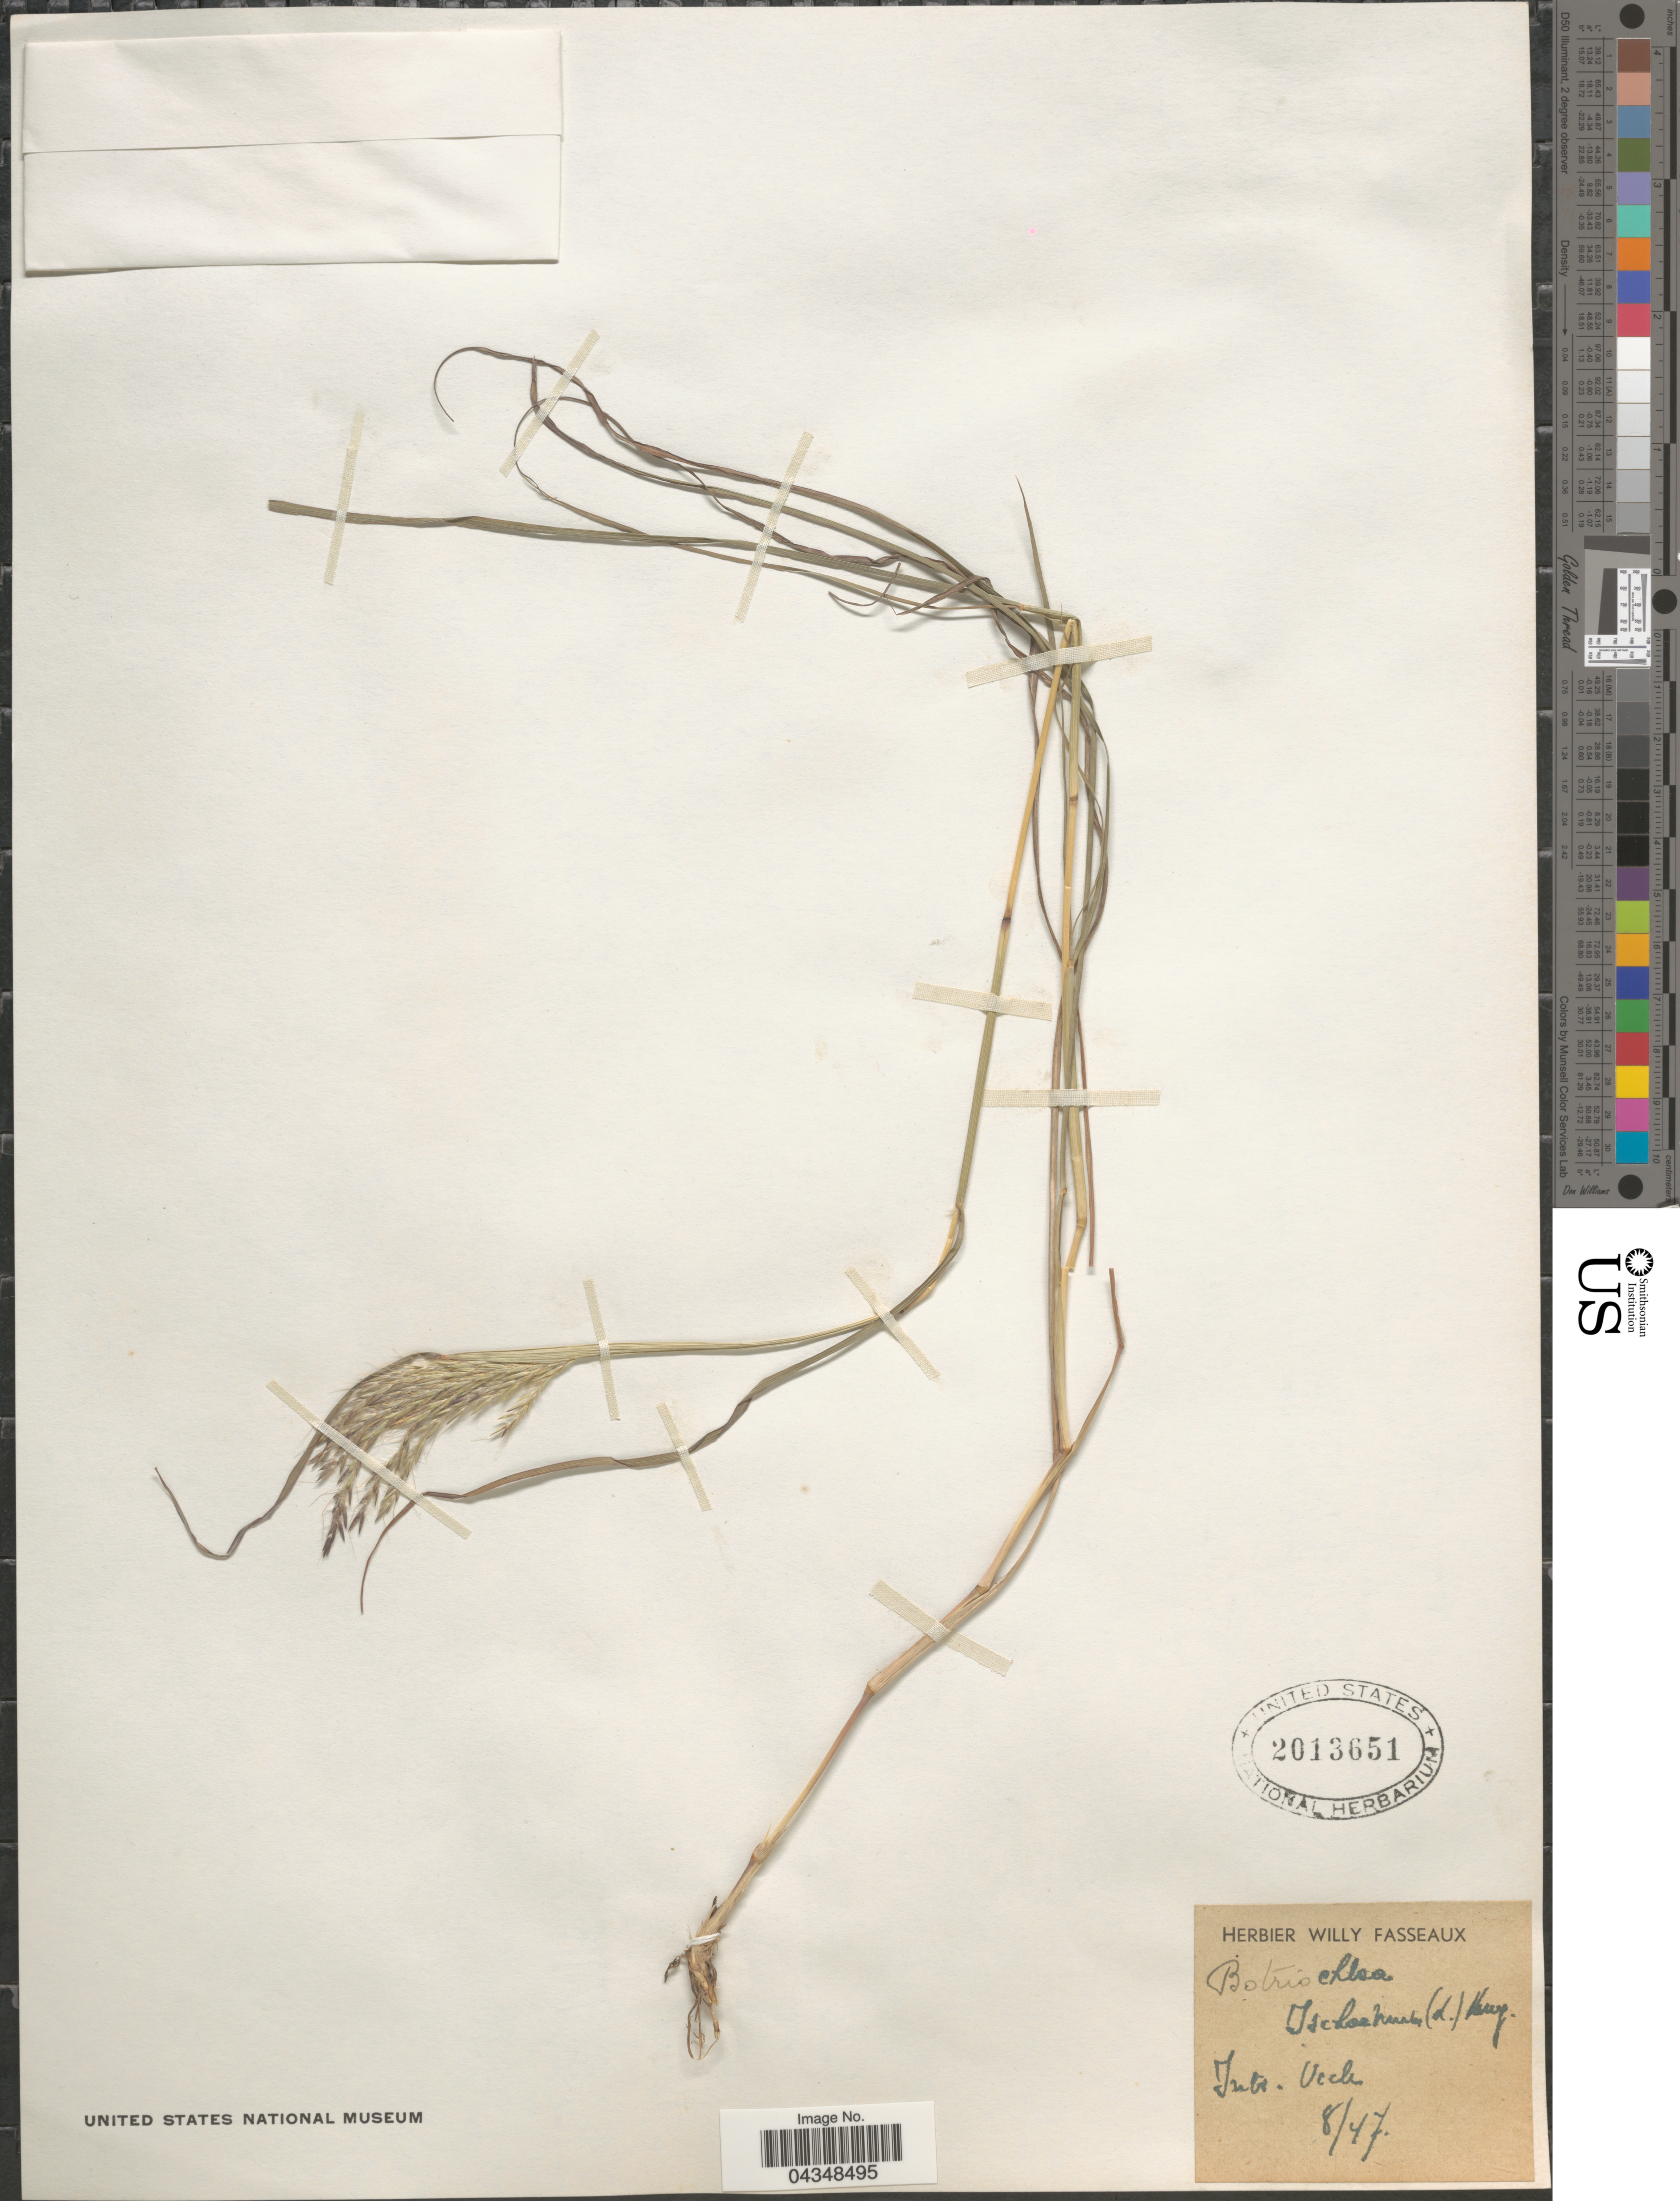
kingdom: Plantae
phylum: Tracheophyta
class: Liliopsida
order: Poales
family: Poaceae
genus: Bothriochloa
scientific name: Bothriochloa ischaemum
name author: (L.) Keng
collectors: Ex herb. Willy Fasseaux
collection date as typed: Transcribed d/m/y: /8/47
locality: Intr. Vech.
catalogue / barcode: US 2013651